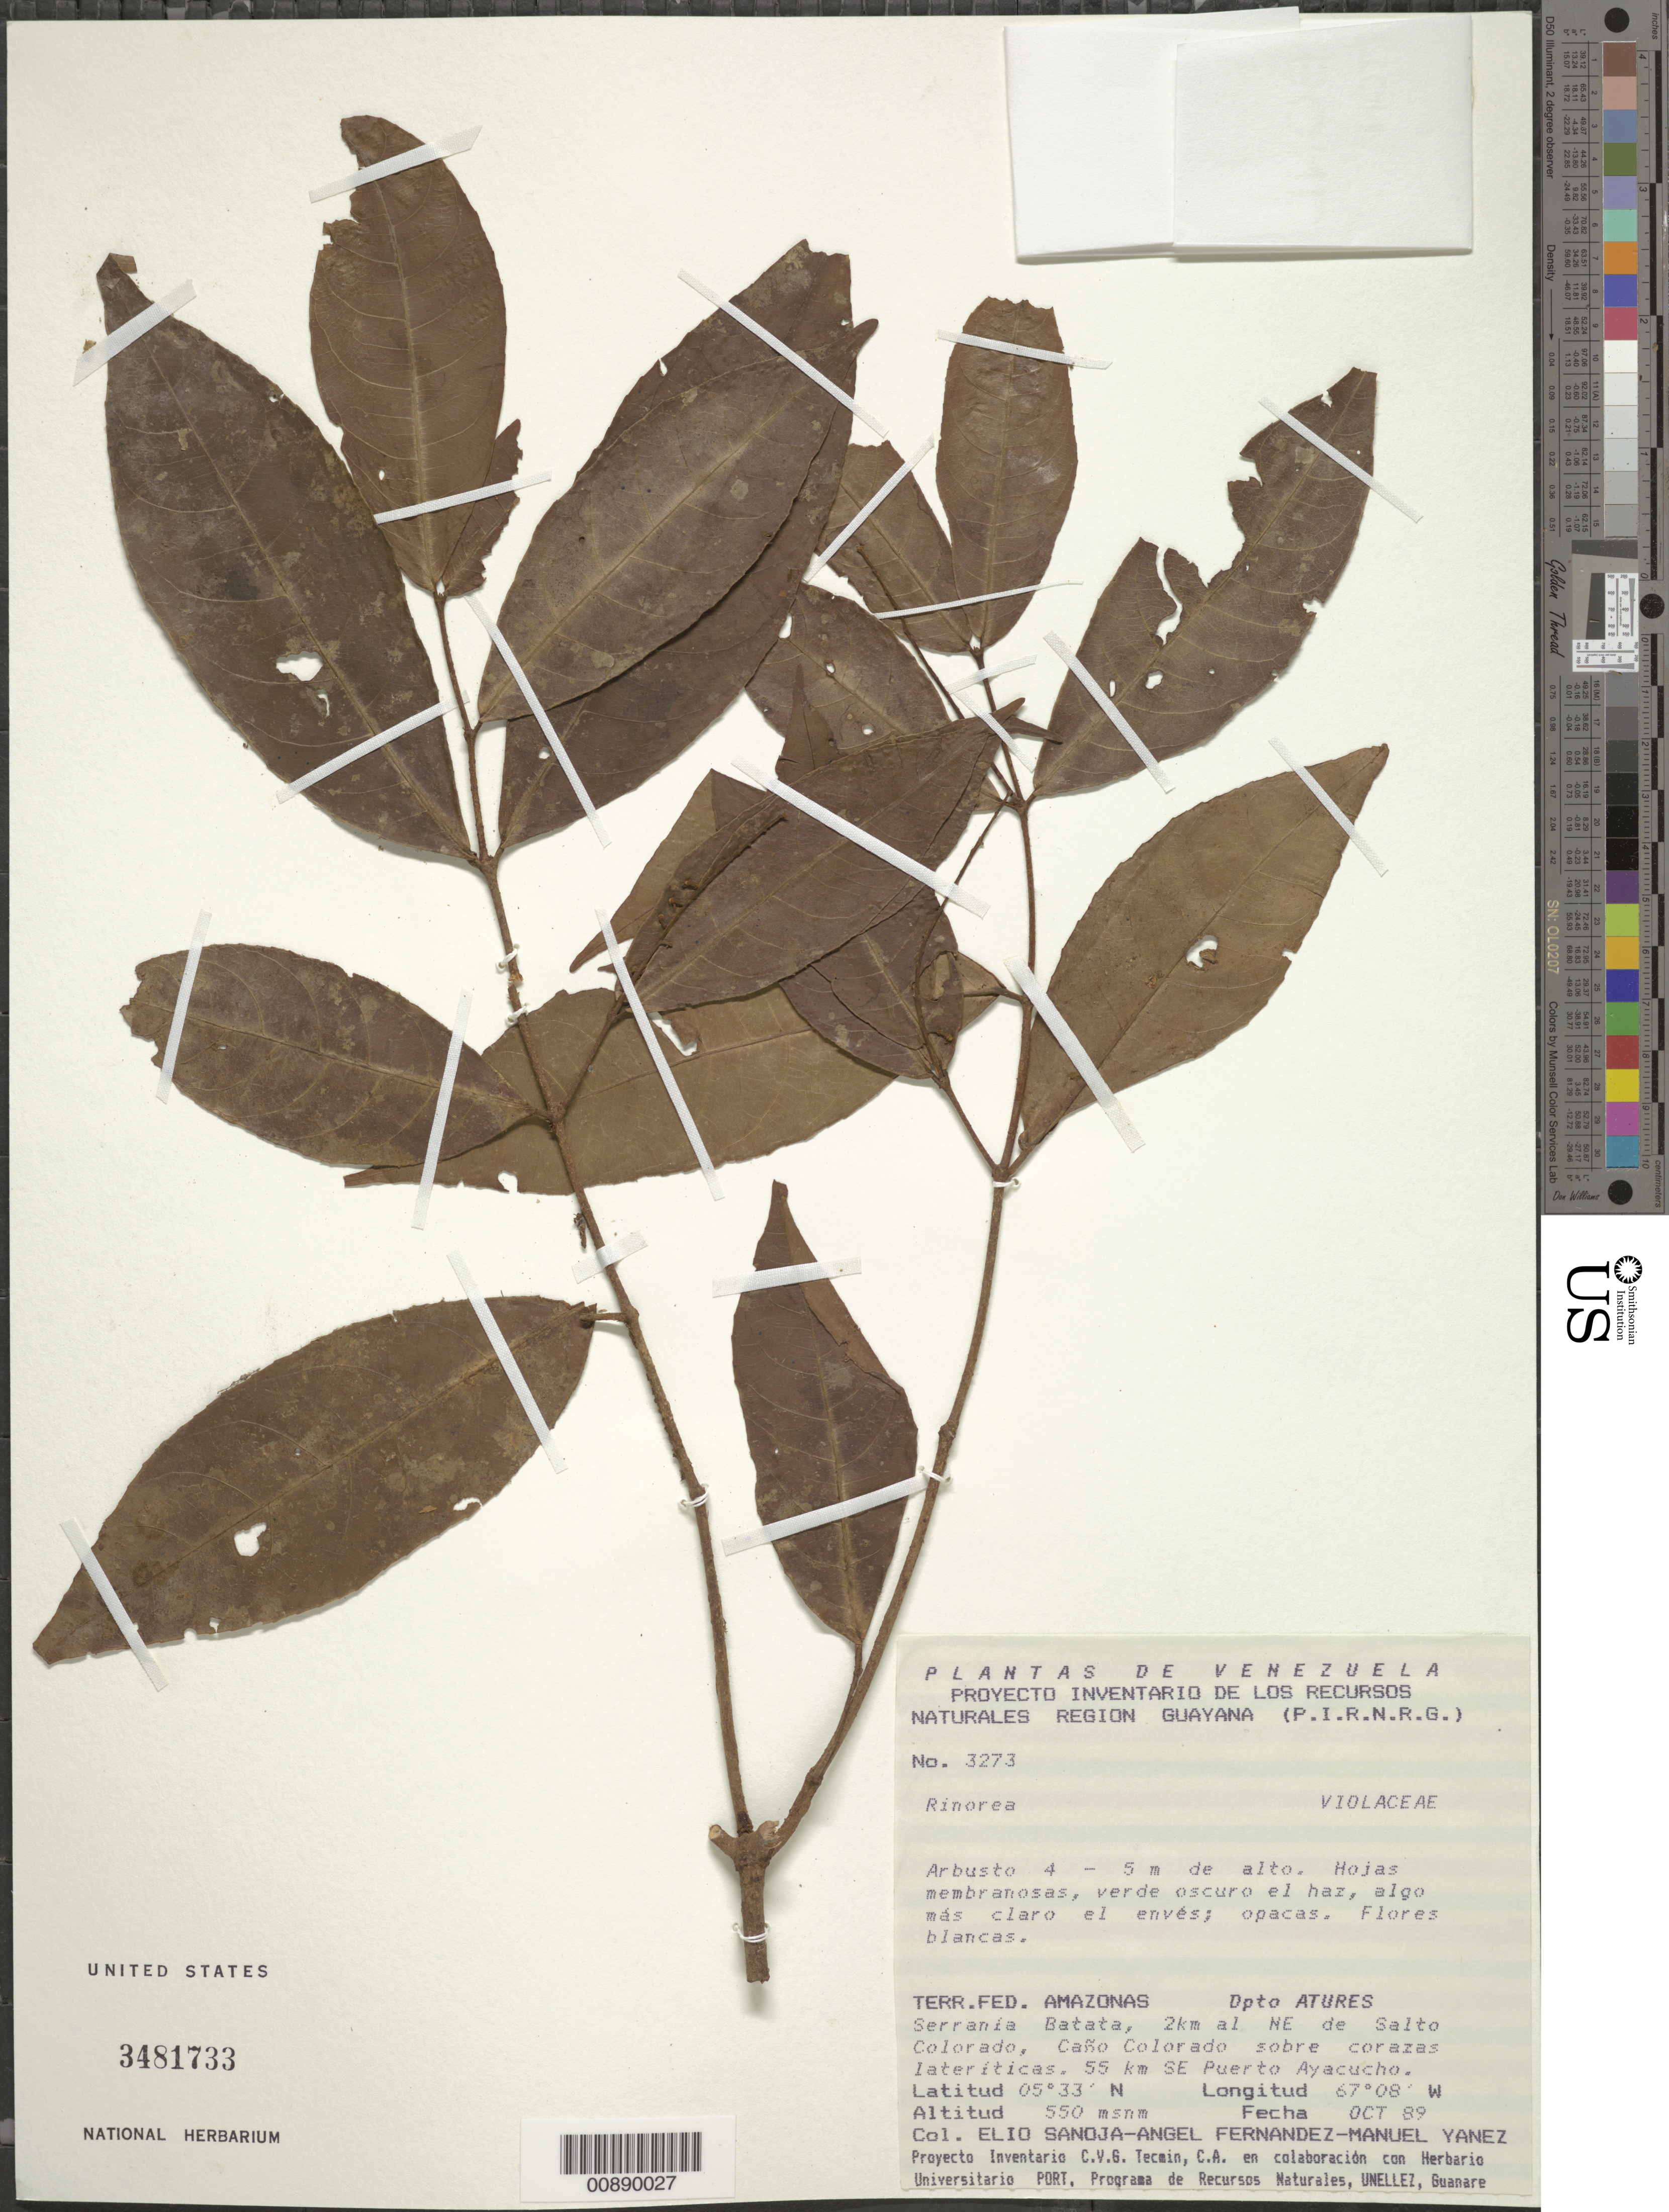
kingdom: Plantae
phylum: Tracheophyta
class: Magnoliopsida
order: Malpighiales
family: Violaceae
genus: Rinorea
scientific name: Rinorea lindeniana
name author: (Tul.) Kuntze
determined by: Hoyos-Gomez, S. E.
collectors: E. Sanoja, A. Fernandez & M. Yanez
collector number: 3273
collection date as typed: Oct-89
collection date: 1989-10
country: Venezuela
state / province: Amazonas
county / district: Atures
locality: Serrania Batata, 2 km NE de Salto Colorado, Caño Colorado, 55 km SE Puerto Ayacucho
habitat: Sobre corazas lateríticas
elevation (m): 550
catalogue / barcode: US 3481733